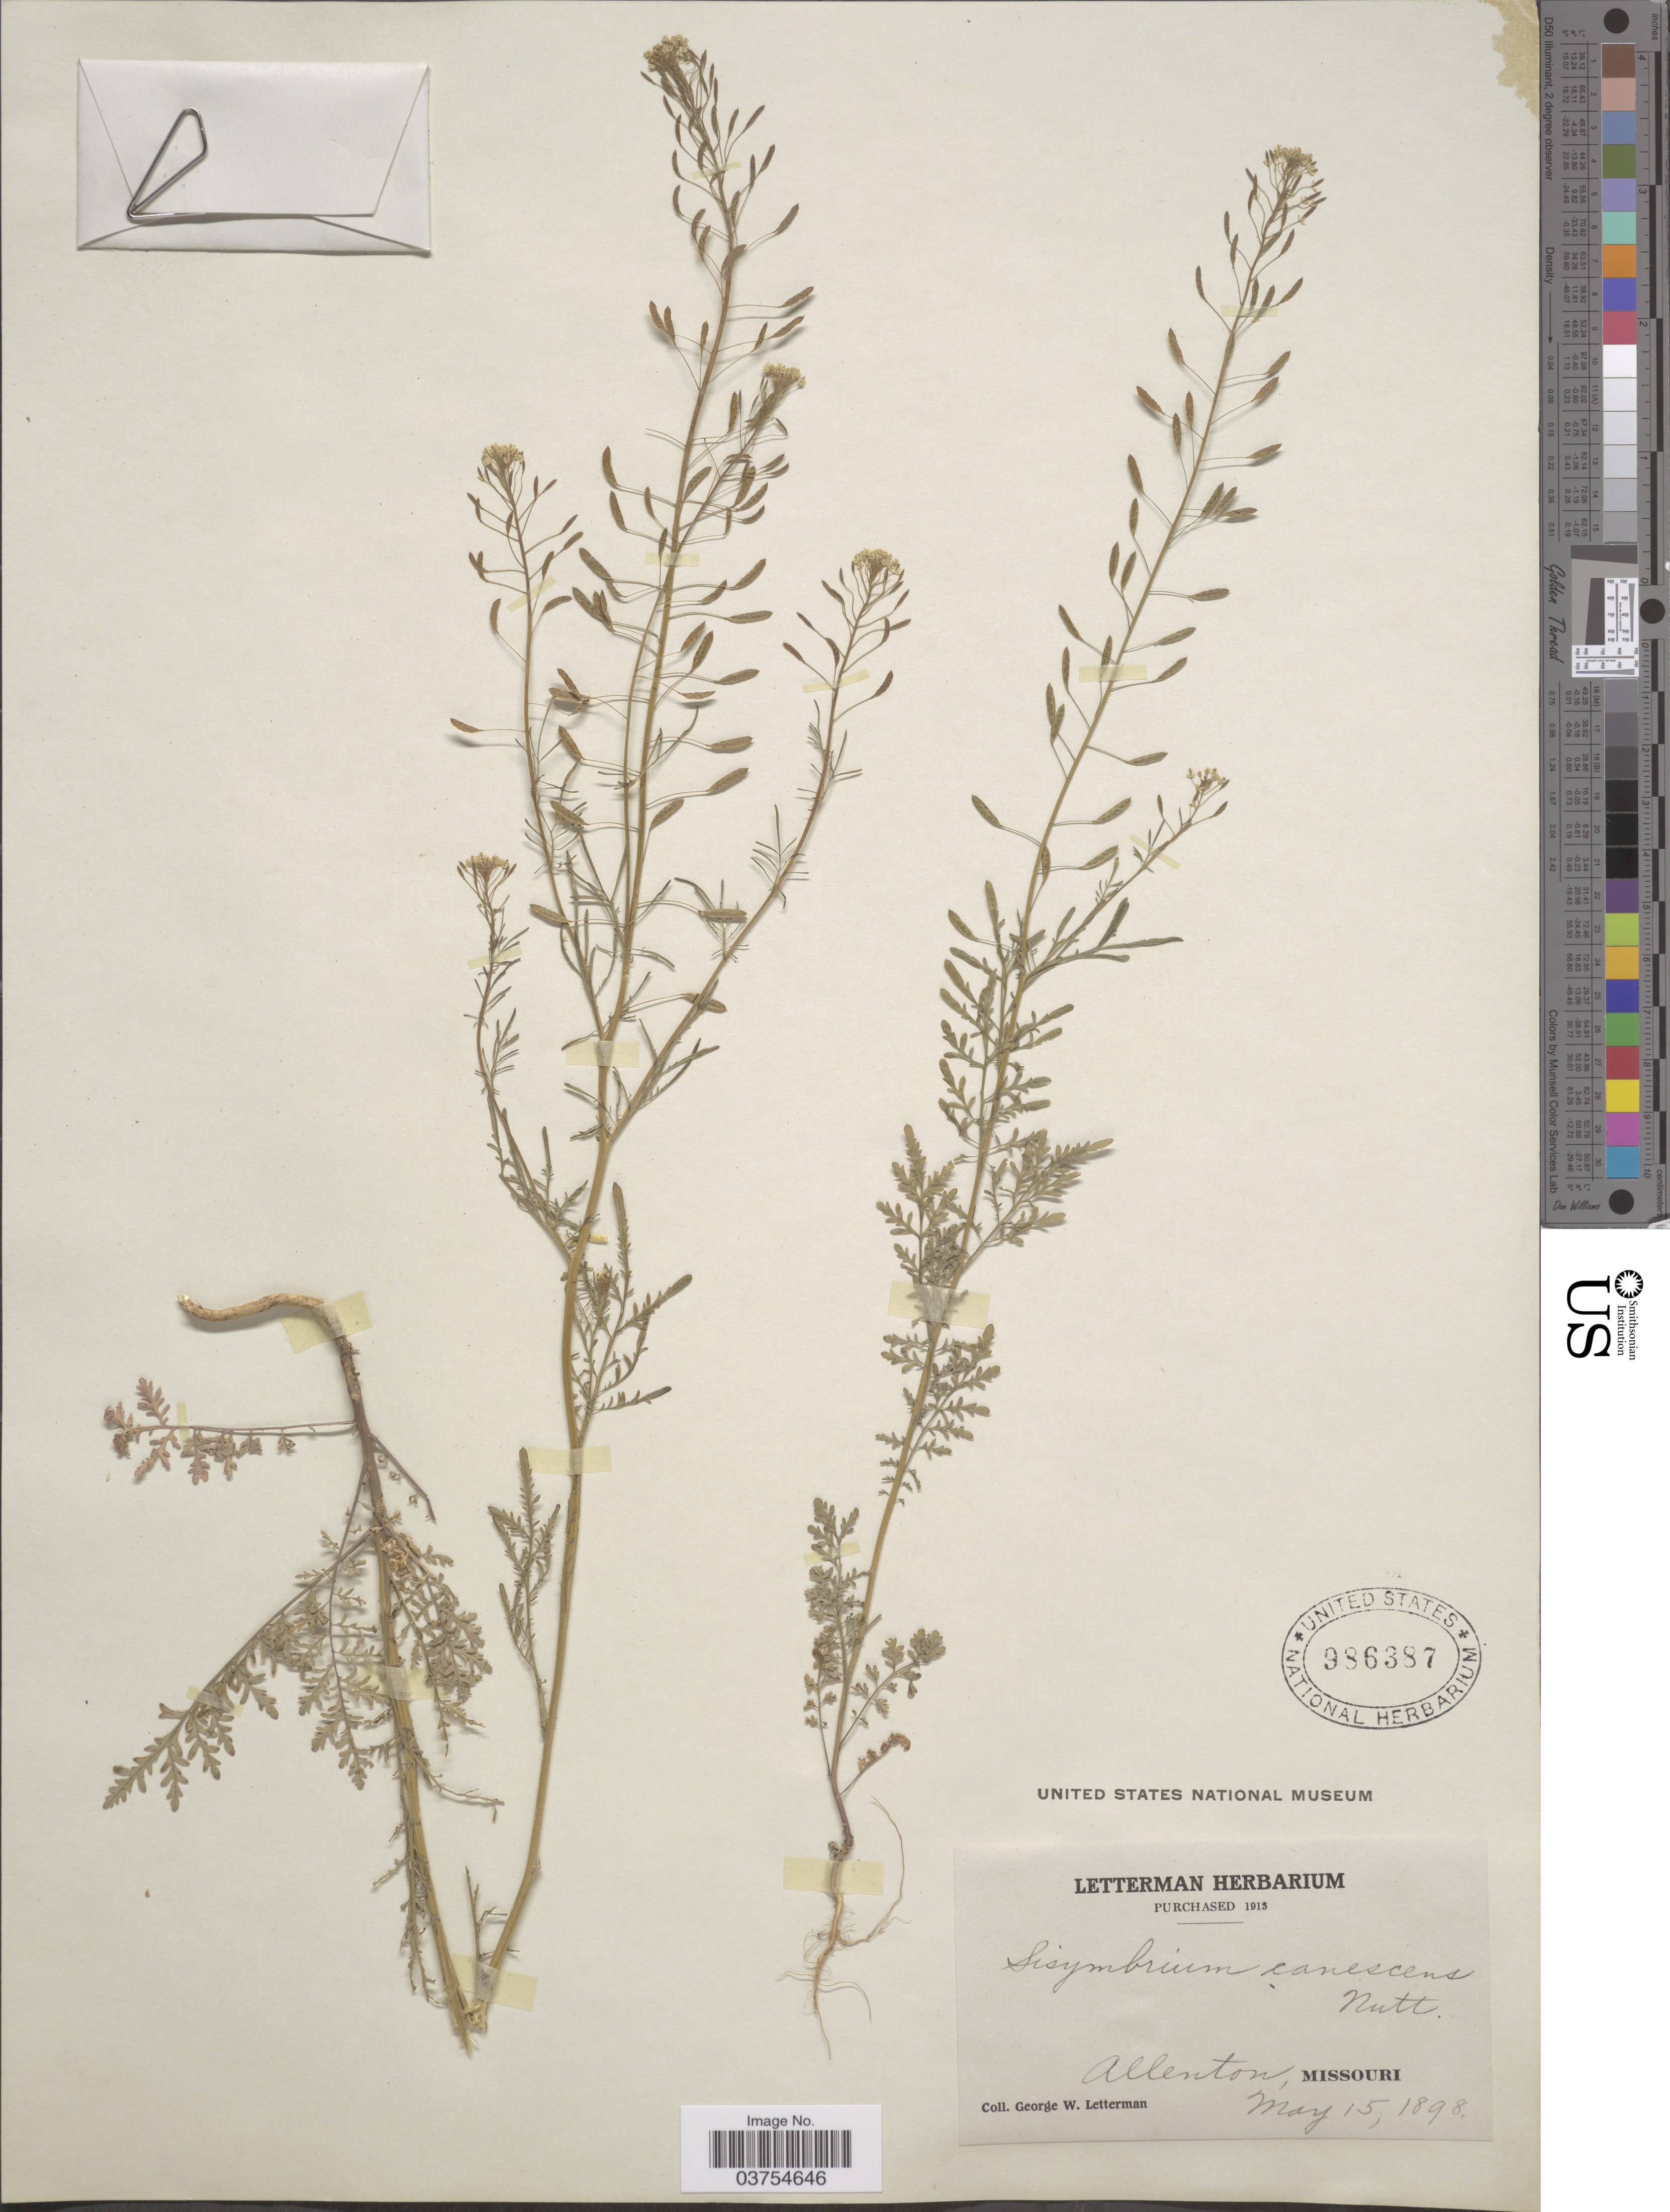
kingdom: Plantae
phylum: Tracheophyta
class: Magnoliopsida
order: Brassicales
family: Brassicaceae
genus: Descurainia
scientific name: Descurainia pinnata var. brachycarpa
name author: (Richardson) Fernald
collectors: G. W. Letterman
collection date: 1898-05-15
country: United States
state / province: Missouri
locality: Allenton.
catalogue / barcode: US 986387